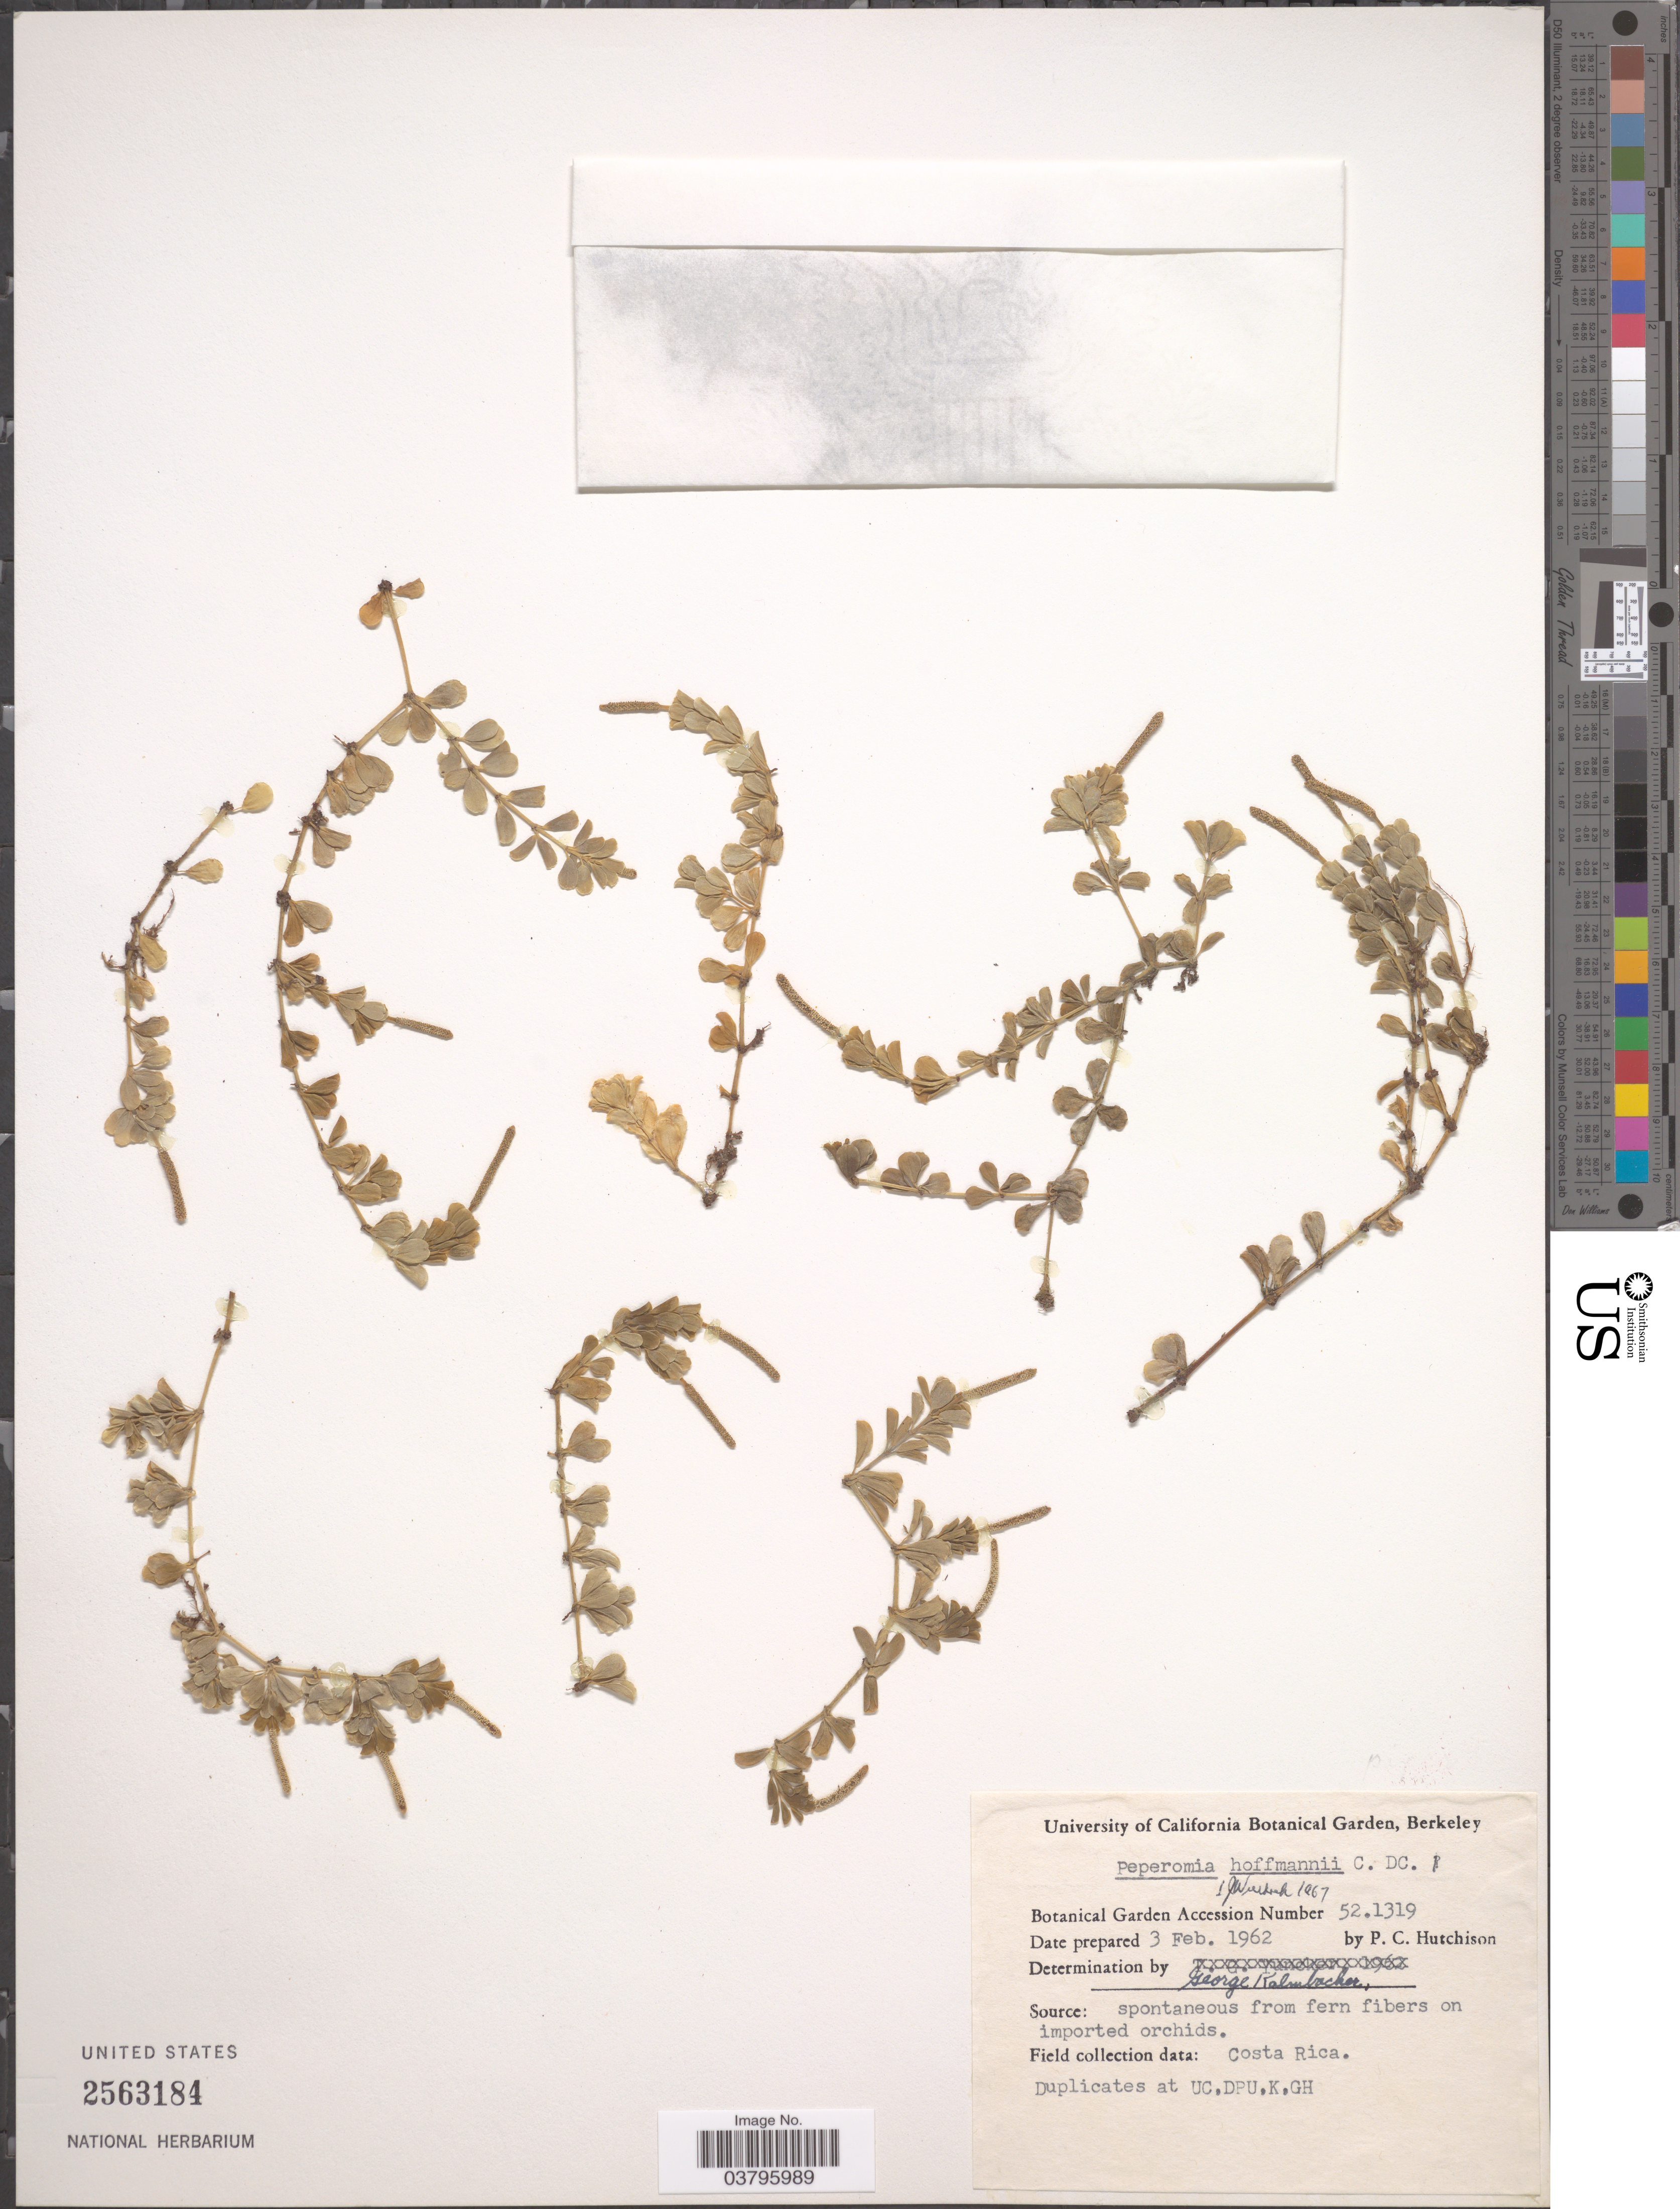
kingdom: Plantae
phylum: Tracheophyta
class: Magnoliopsida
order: Piperales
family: Piperaceae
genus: Peperomia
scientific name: Peperomia hoffmannii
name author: C. DC.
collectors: P. C. Hutchison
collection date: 1962-02-03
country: United States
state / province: California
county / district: Alameda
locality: University of California Botanical Garden, Berkeley.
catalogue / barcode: US 2563184